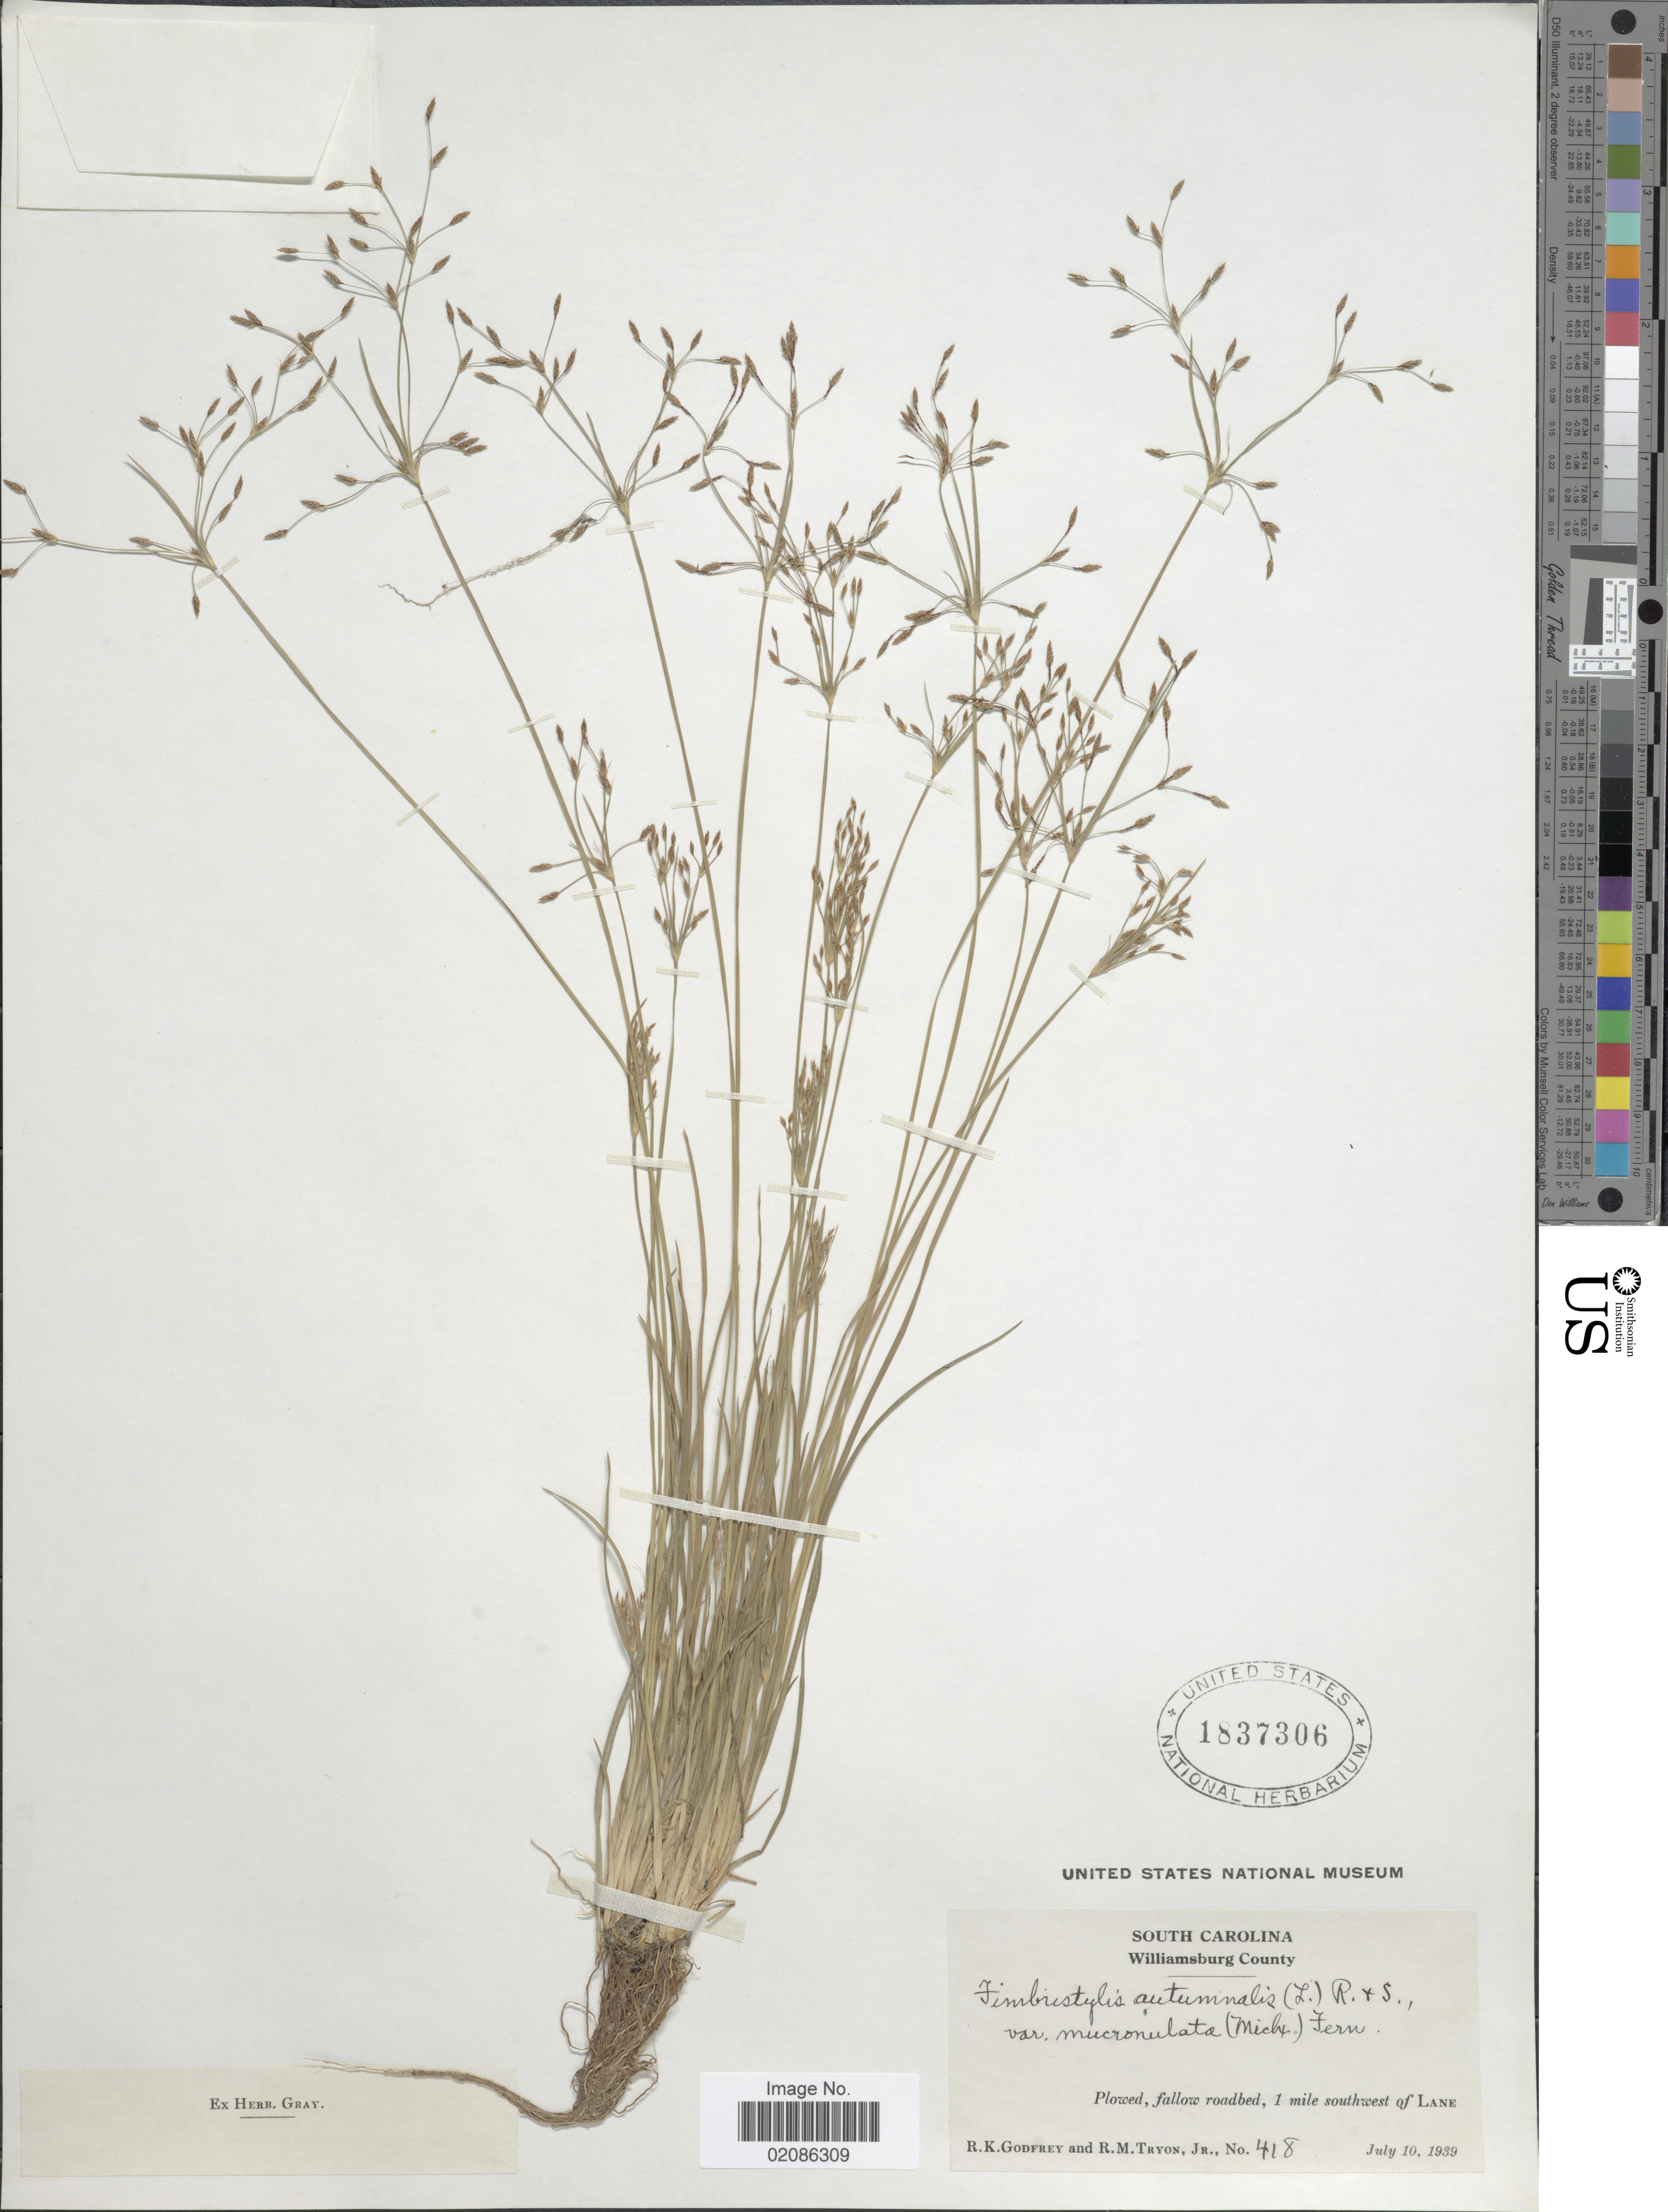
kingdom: Plantae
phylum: Tracheophyta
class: Liliopsida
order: Poales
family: Cyperaceae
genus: Fimbristylis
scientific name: Fimbristylis autumnalis (L.) Roem. & Schult.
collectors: R. K. Godfrey & R. M. Tryon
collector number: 418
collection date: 1939-07-10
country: United States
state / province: South Carolina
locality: Williamsburg County, Plowed, fallow roadbed, 1 mile southwest of Lane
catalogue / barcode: US 1837306